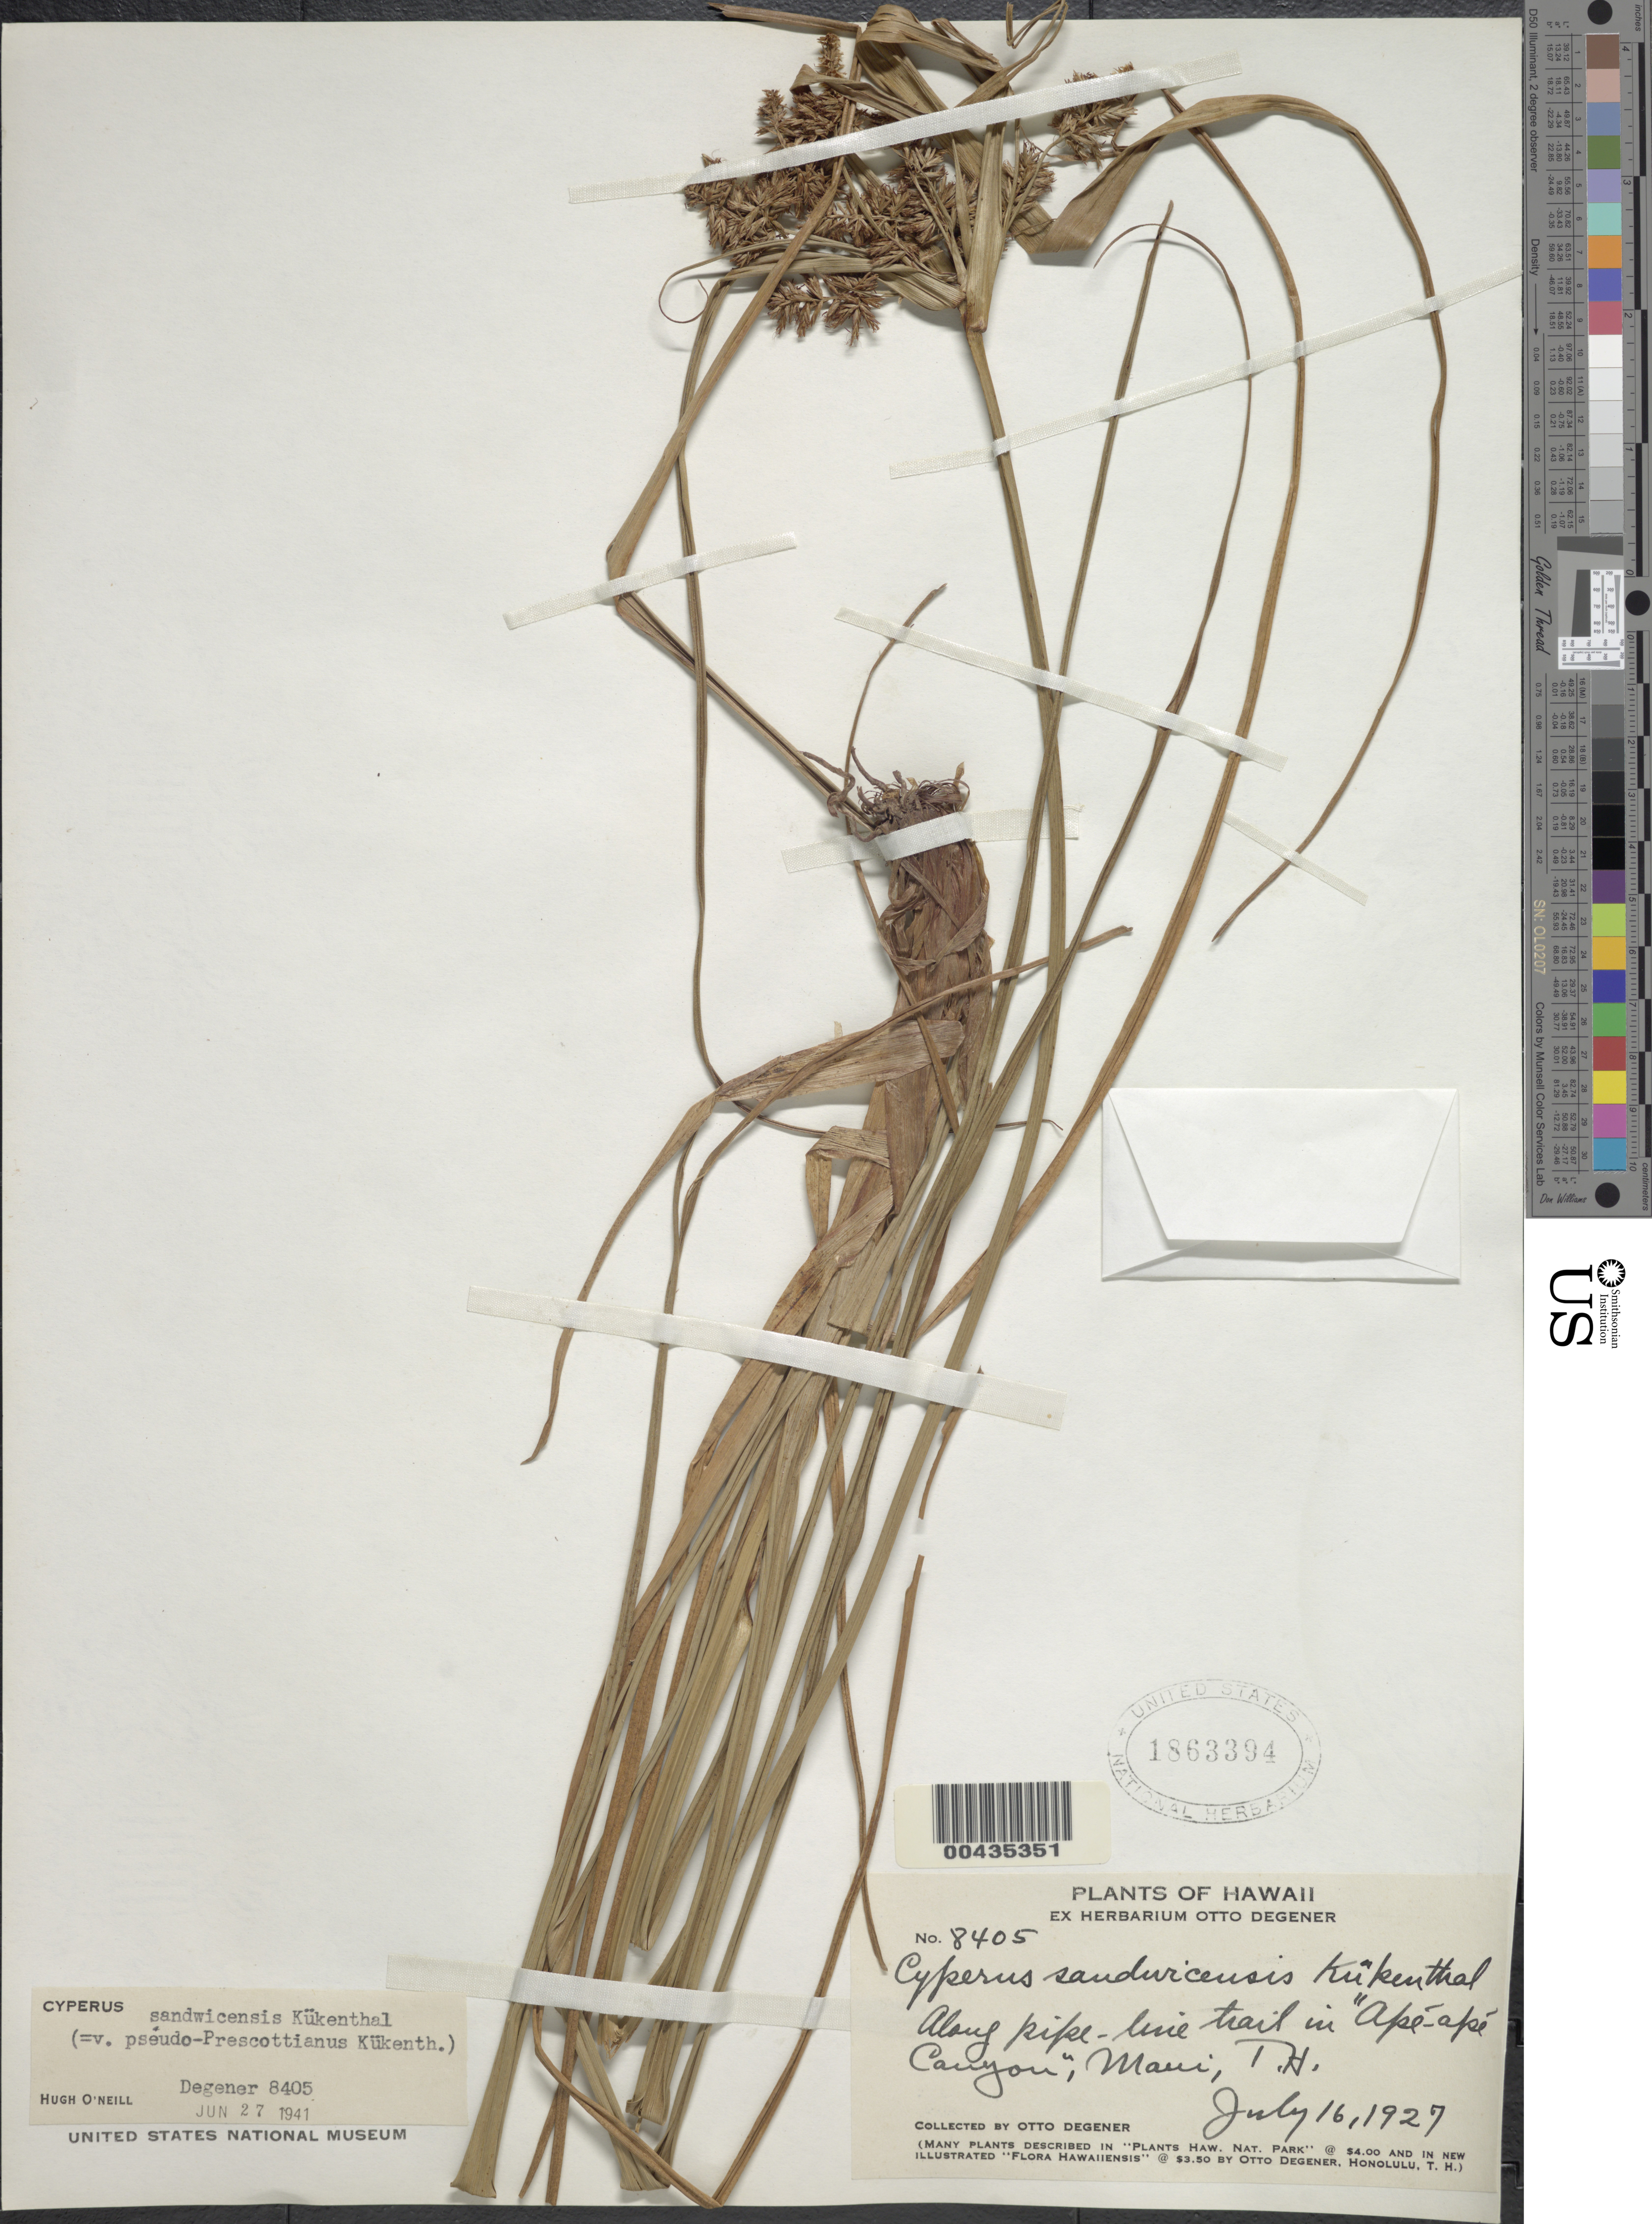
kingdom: Plantae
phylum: Tracheophyta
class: Liliopsida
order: Poales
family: Cyperaceae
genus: Cyperus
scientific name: Cyperus sandwicensis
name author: Kük.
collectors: O. Degener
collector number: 8405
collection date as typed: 16 Jul 1927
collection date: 1927-07-16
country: United States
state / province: Hawaii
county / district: Maui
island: Maui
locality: Along pipe-line trail in Ape-ape Canyon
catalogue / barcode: US 1863394